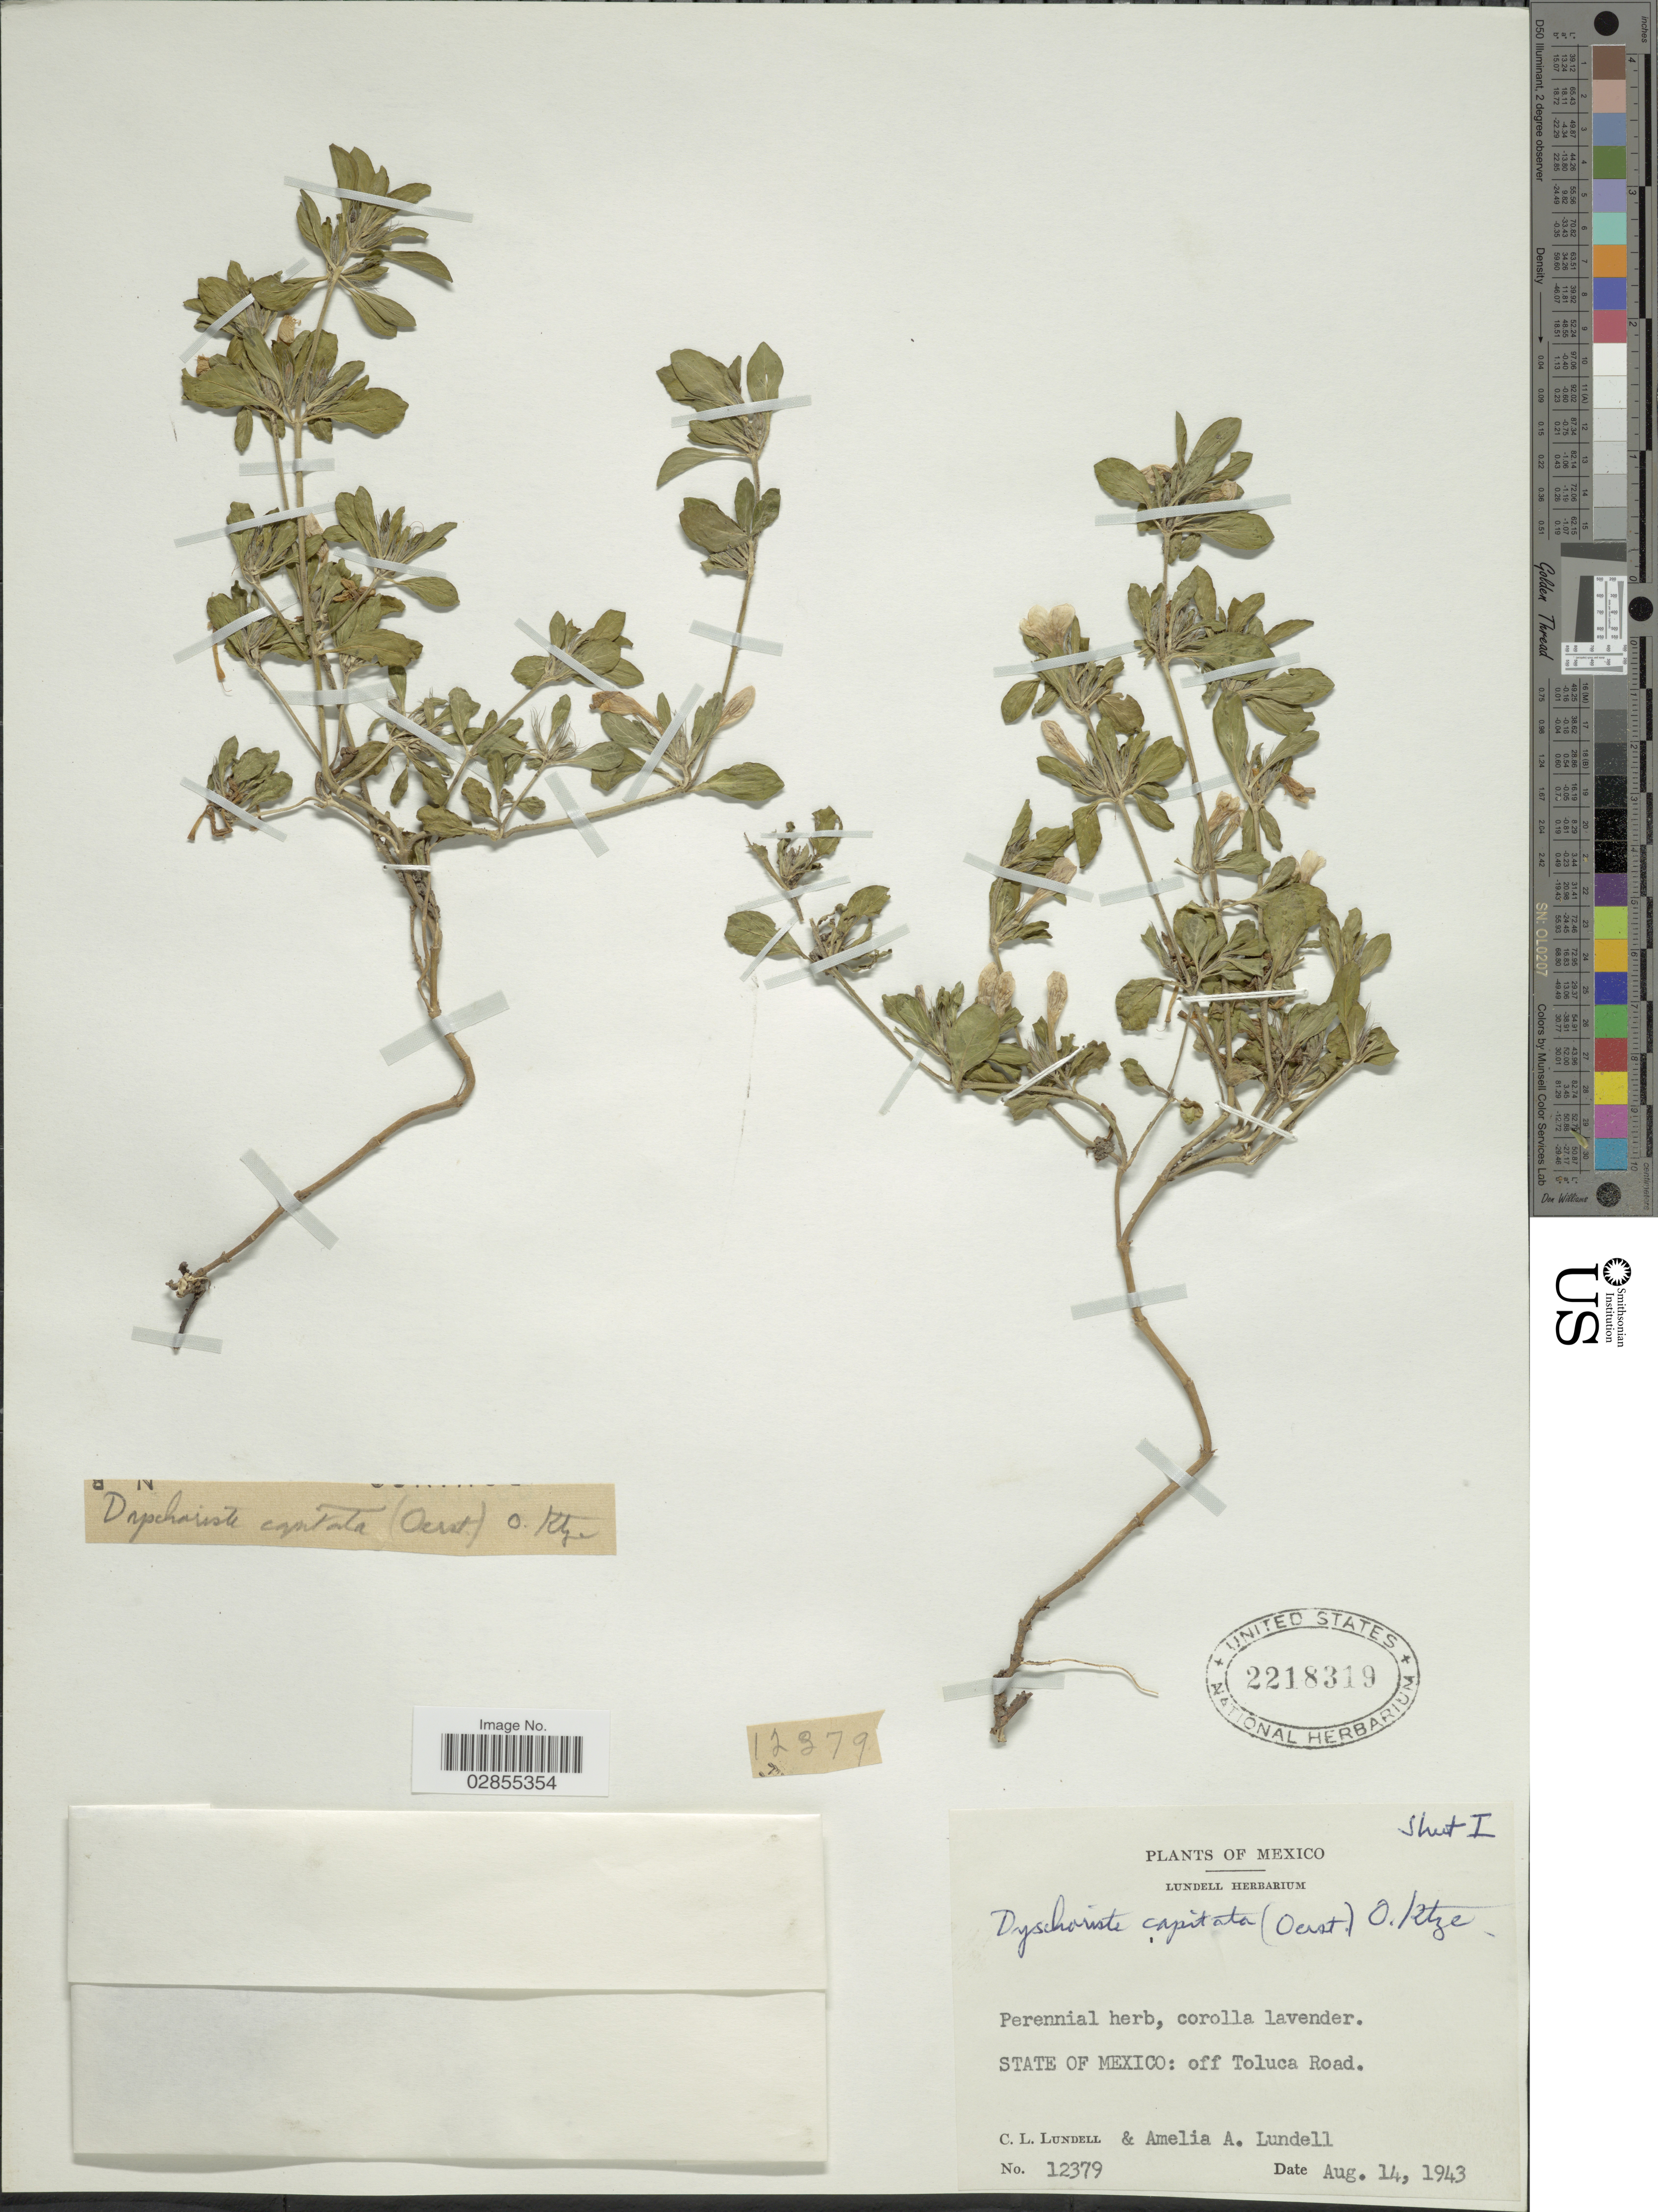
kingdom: Plantae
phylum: Tracheophyta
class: Magnoliopsida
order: Lamiales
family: Acanthaceae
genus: Dyschoriste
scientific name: Dyschoriste capitata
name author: (Oerst.) Kuntze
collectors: C. L. Lundell & A. A. Lundell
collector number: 12379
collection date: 1943-08-14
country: Mexico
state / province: México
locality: Off Toluca Road.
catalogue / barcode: US 2218319